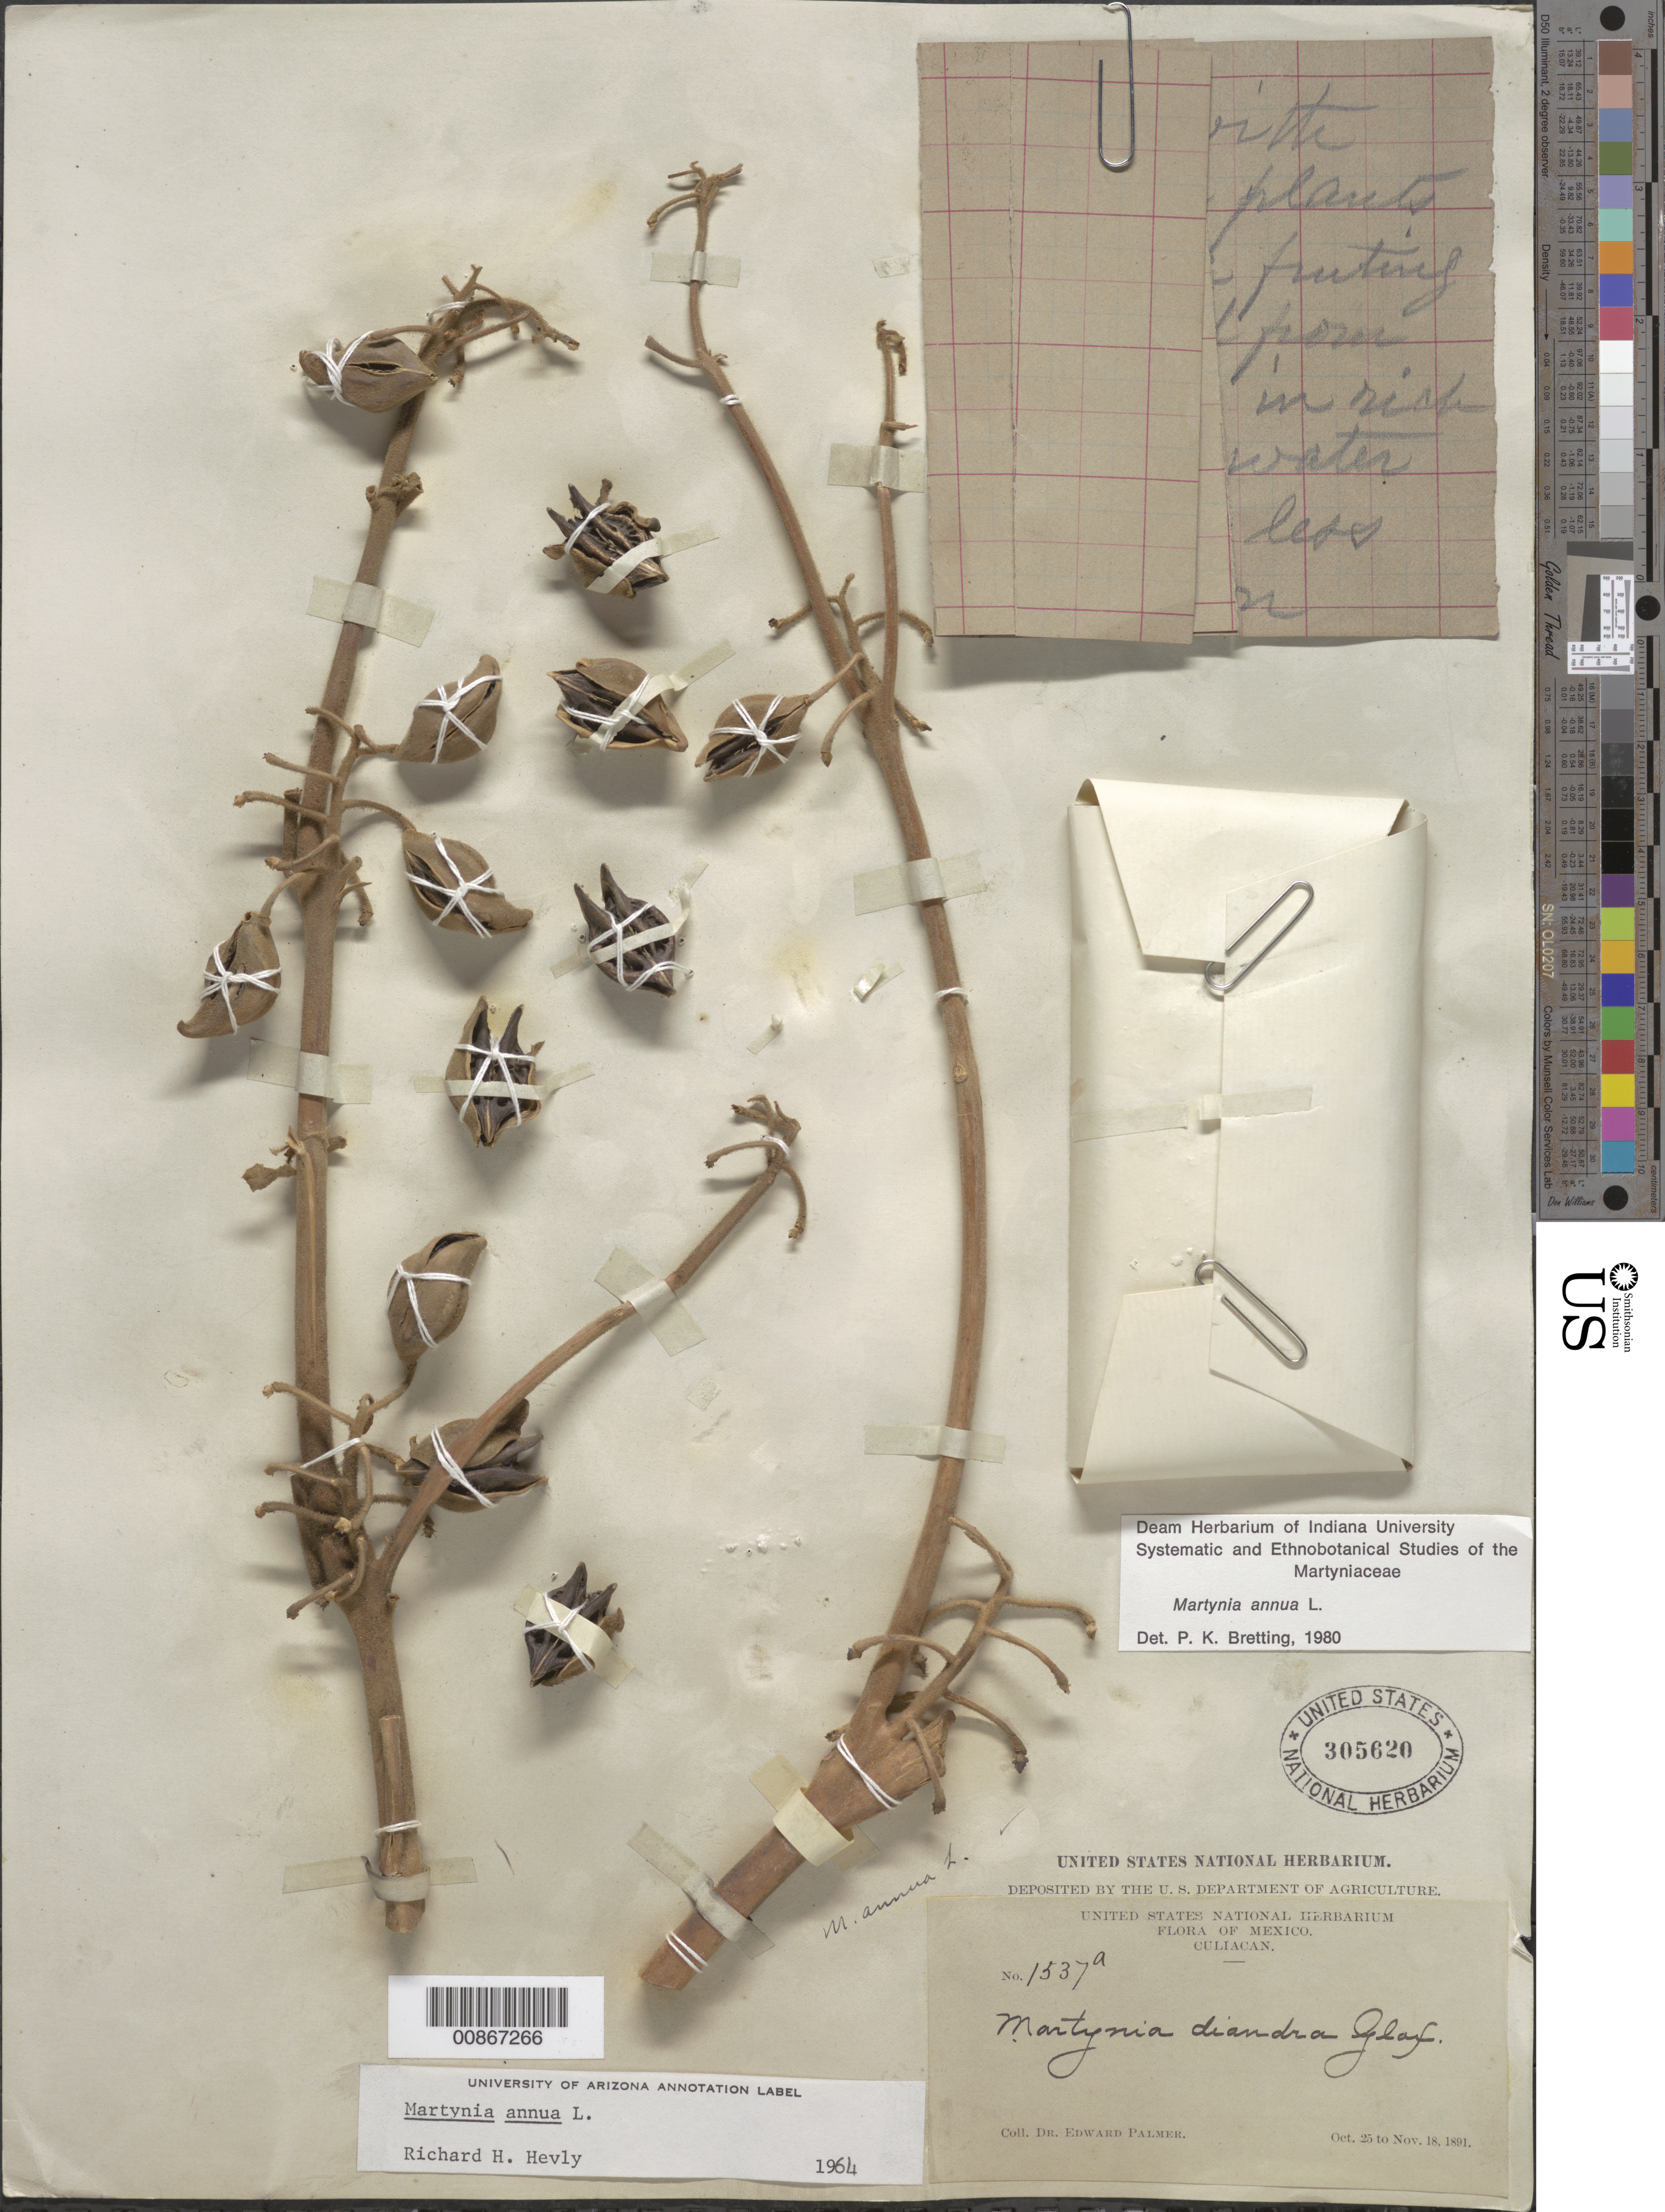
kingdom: Plantae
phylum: Tracheophyta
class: Magnoliopsida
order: Lamiales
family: Martyniaceae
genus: Martynia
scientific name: Martynia annua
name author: L.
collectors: E. Palmer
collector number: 1537 a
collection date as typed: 25 Oct 1891 to 18 Nov 1891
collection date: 1891-10-25/1891-11-18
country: Mexico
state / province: Sinaloa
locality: Culiacan, Sinaloa.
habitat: Rich soil on bottom where water accumulate more or less during the rainy season.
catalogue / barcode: US 305620